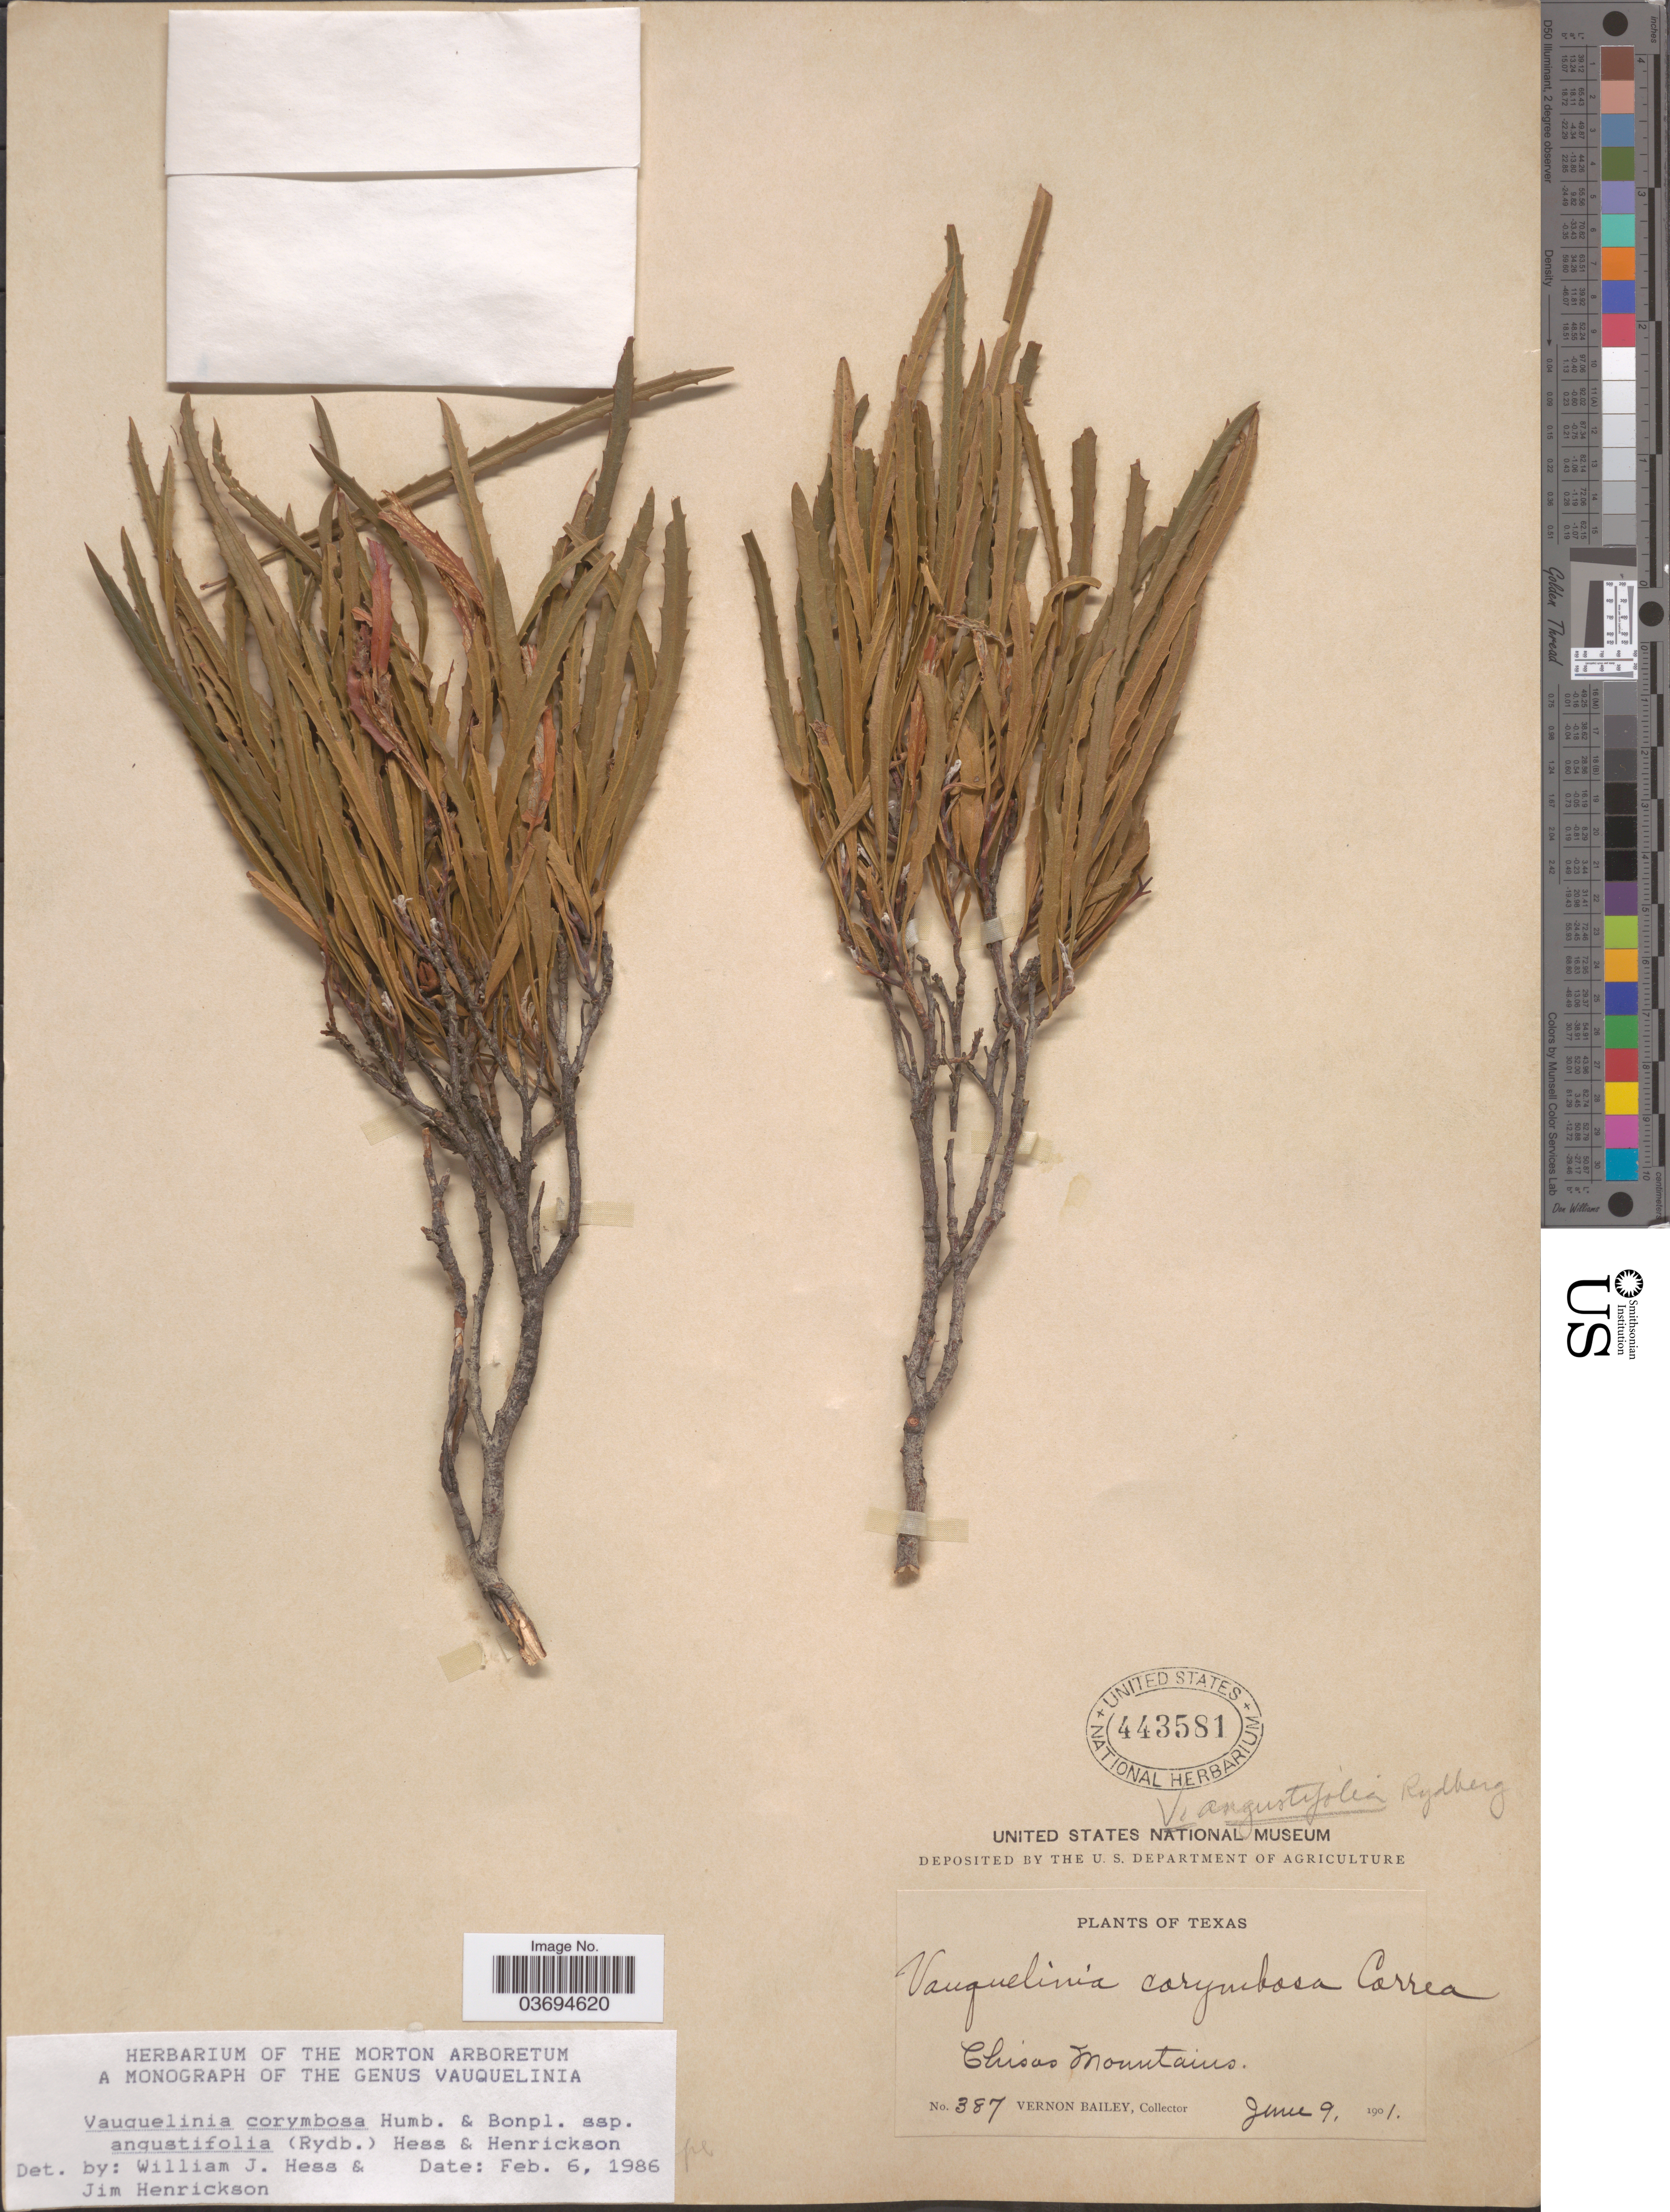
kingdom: Plantae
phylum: Tracheophyta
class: Magnoliopsida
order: Rosales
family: Rosaceae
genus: Vauquelinia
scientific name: Vauquelinia angustifolia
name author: Rydb.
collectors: V. O. Bailey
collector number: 387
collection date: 1901-06-09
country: United States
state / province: Texas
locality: Chisos Mountains.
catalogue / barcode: US 443581